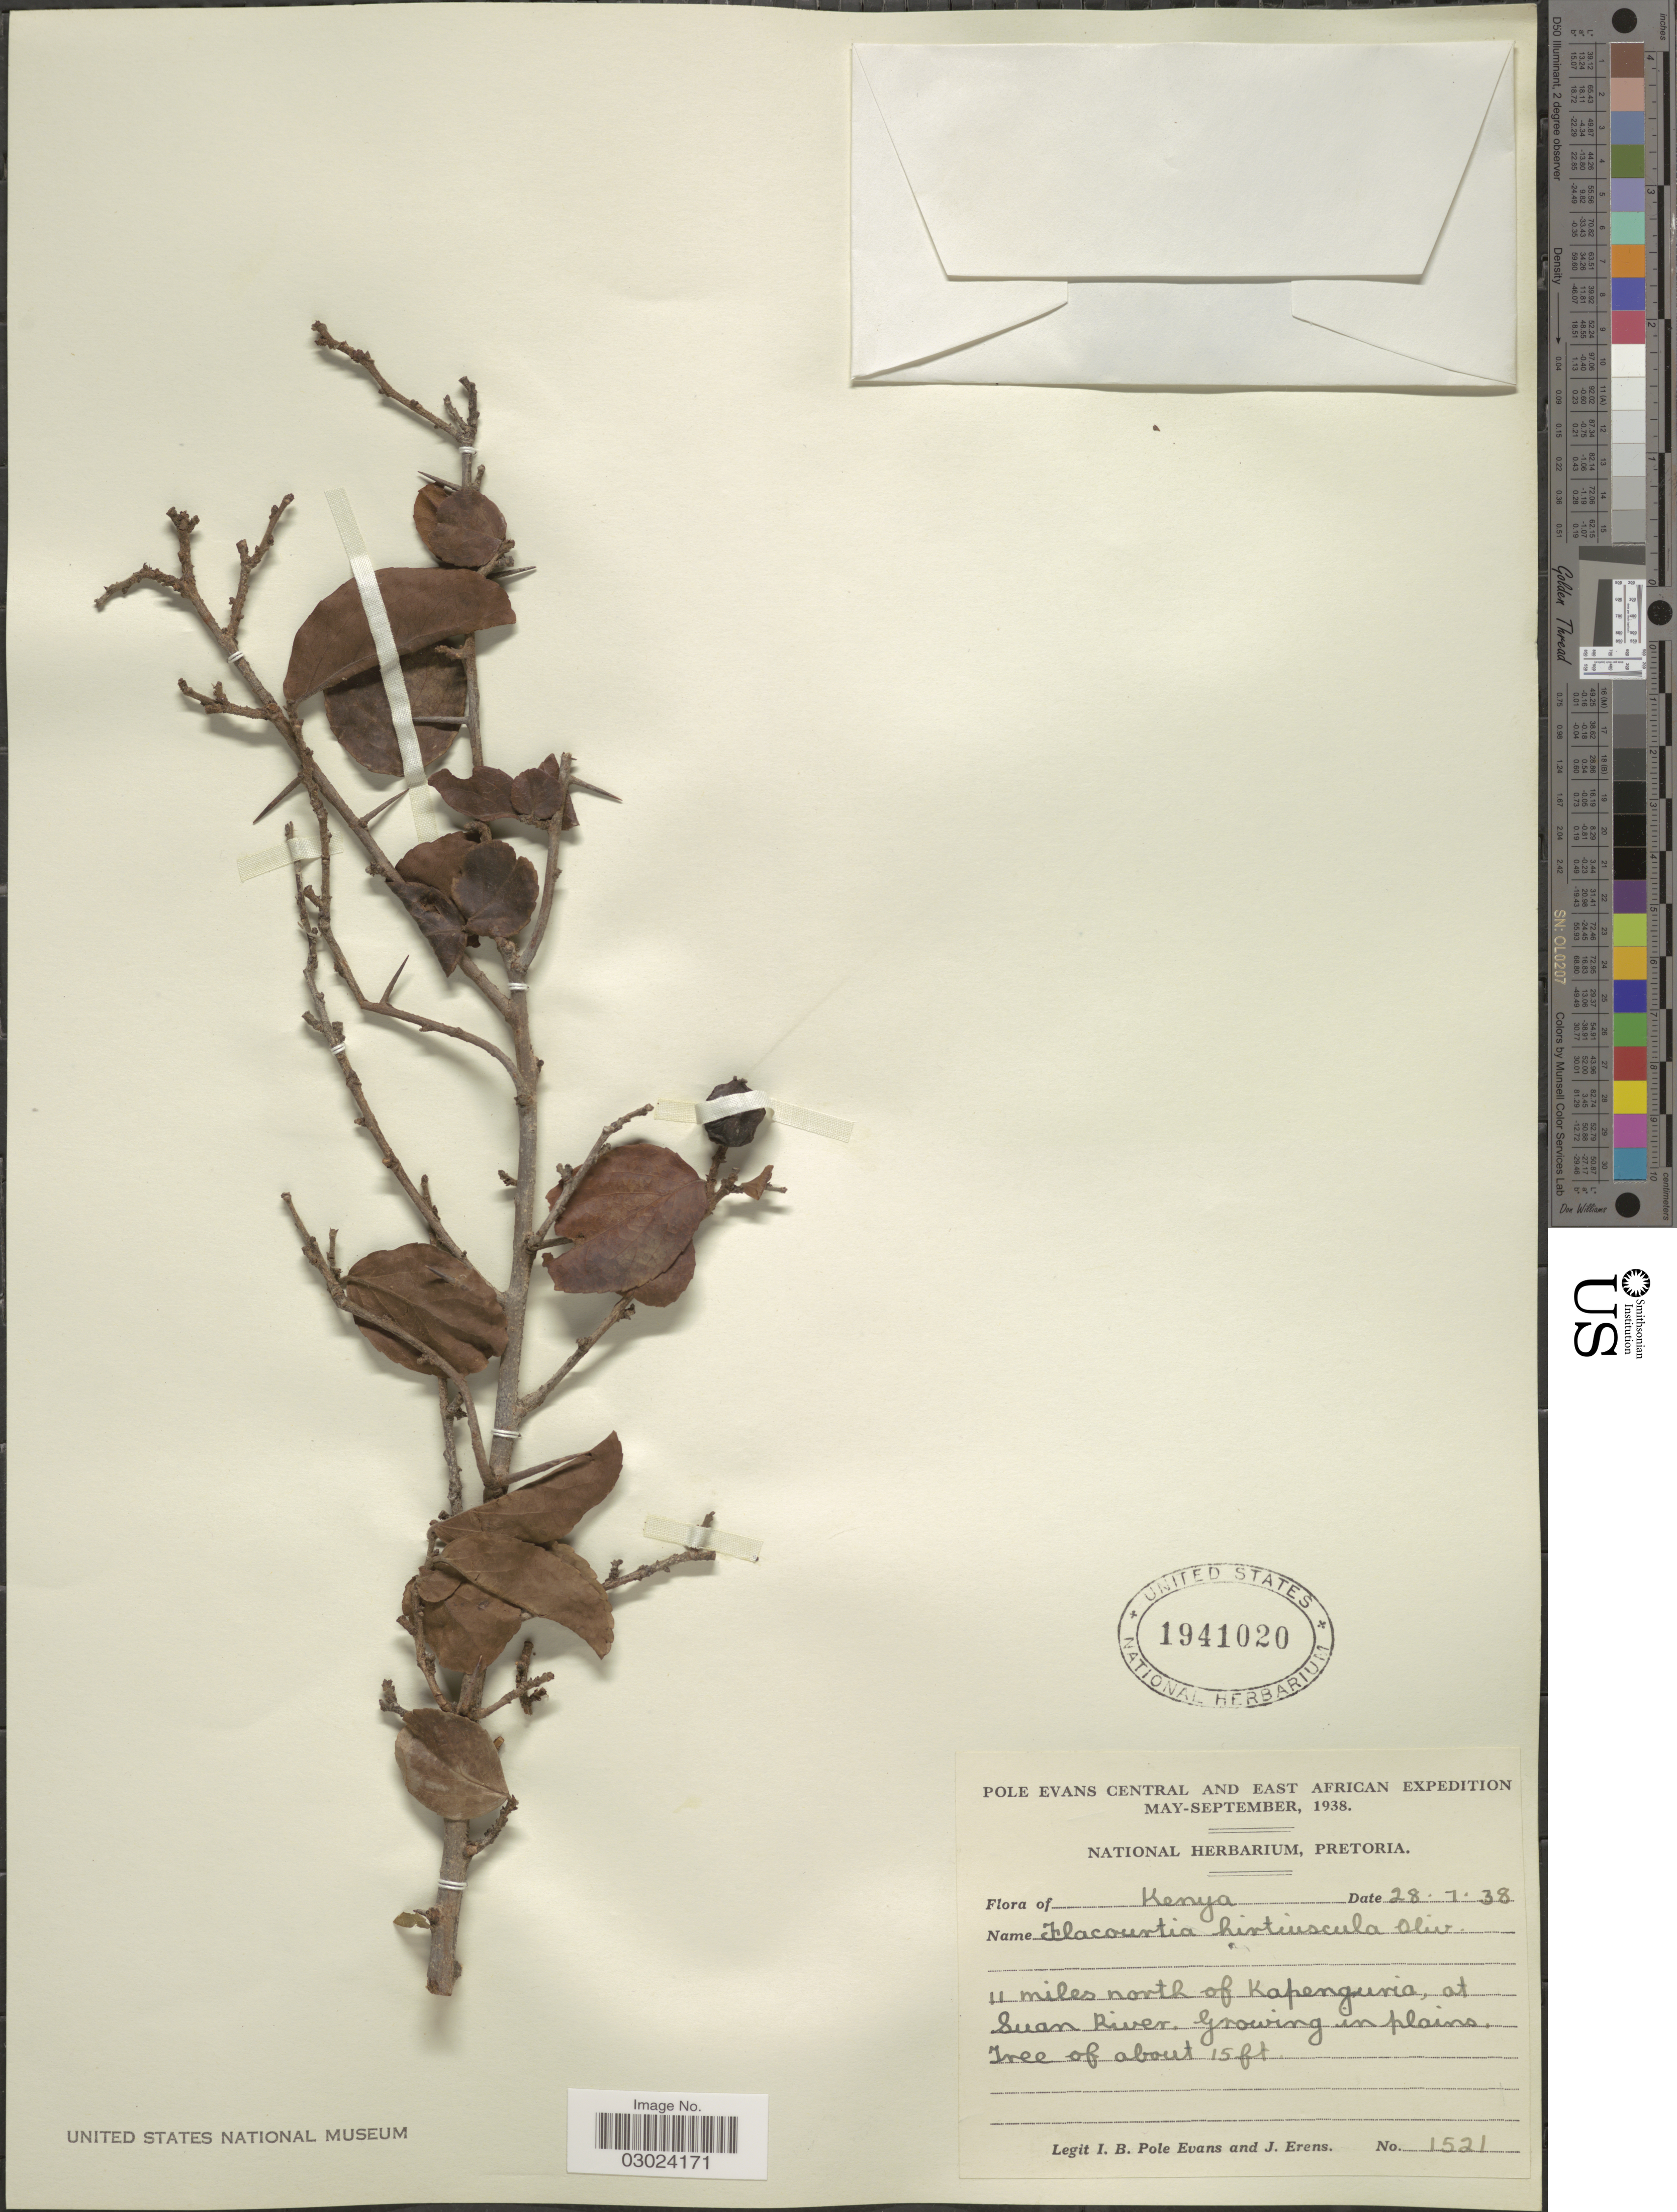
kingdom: Plantae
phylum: Tracheophyta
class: Magnoliopsida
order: Malpighiales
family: Salicaceae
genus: Flacourtia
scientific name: Flacourtia hirtiuscula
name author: Oliv.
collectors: I. B. Pole-Evans & J. Erens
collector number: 1521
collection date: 1938-07-28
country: Kenya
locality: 11 miles north of Kapenguria, at Suan River.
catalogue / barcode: US 1941020